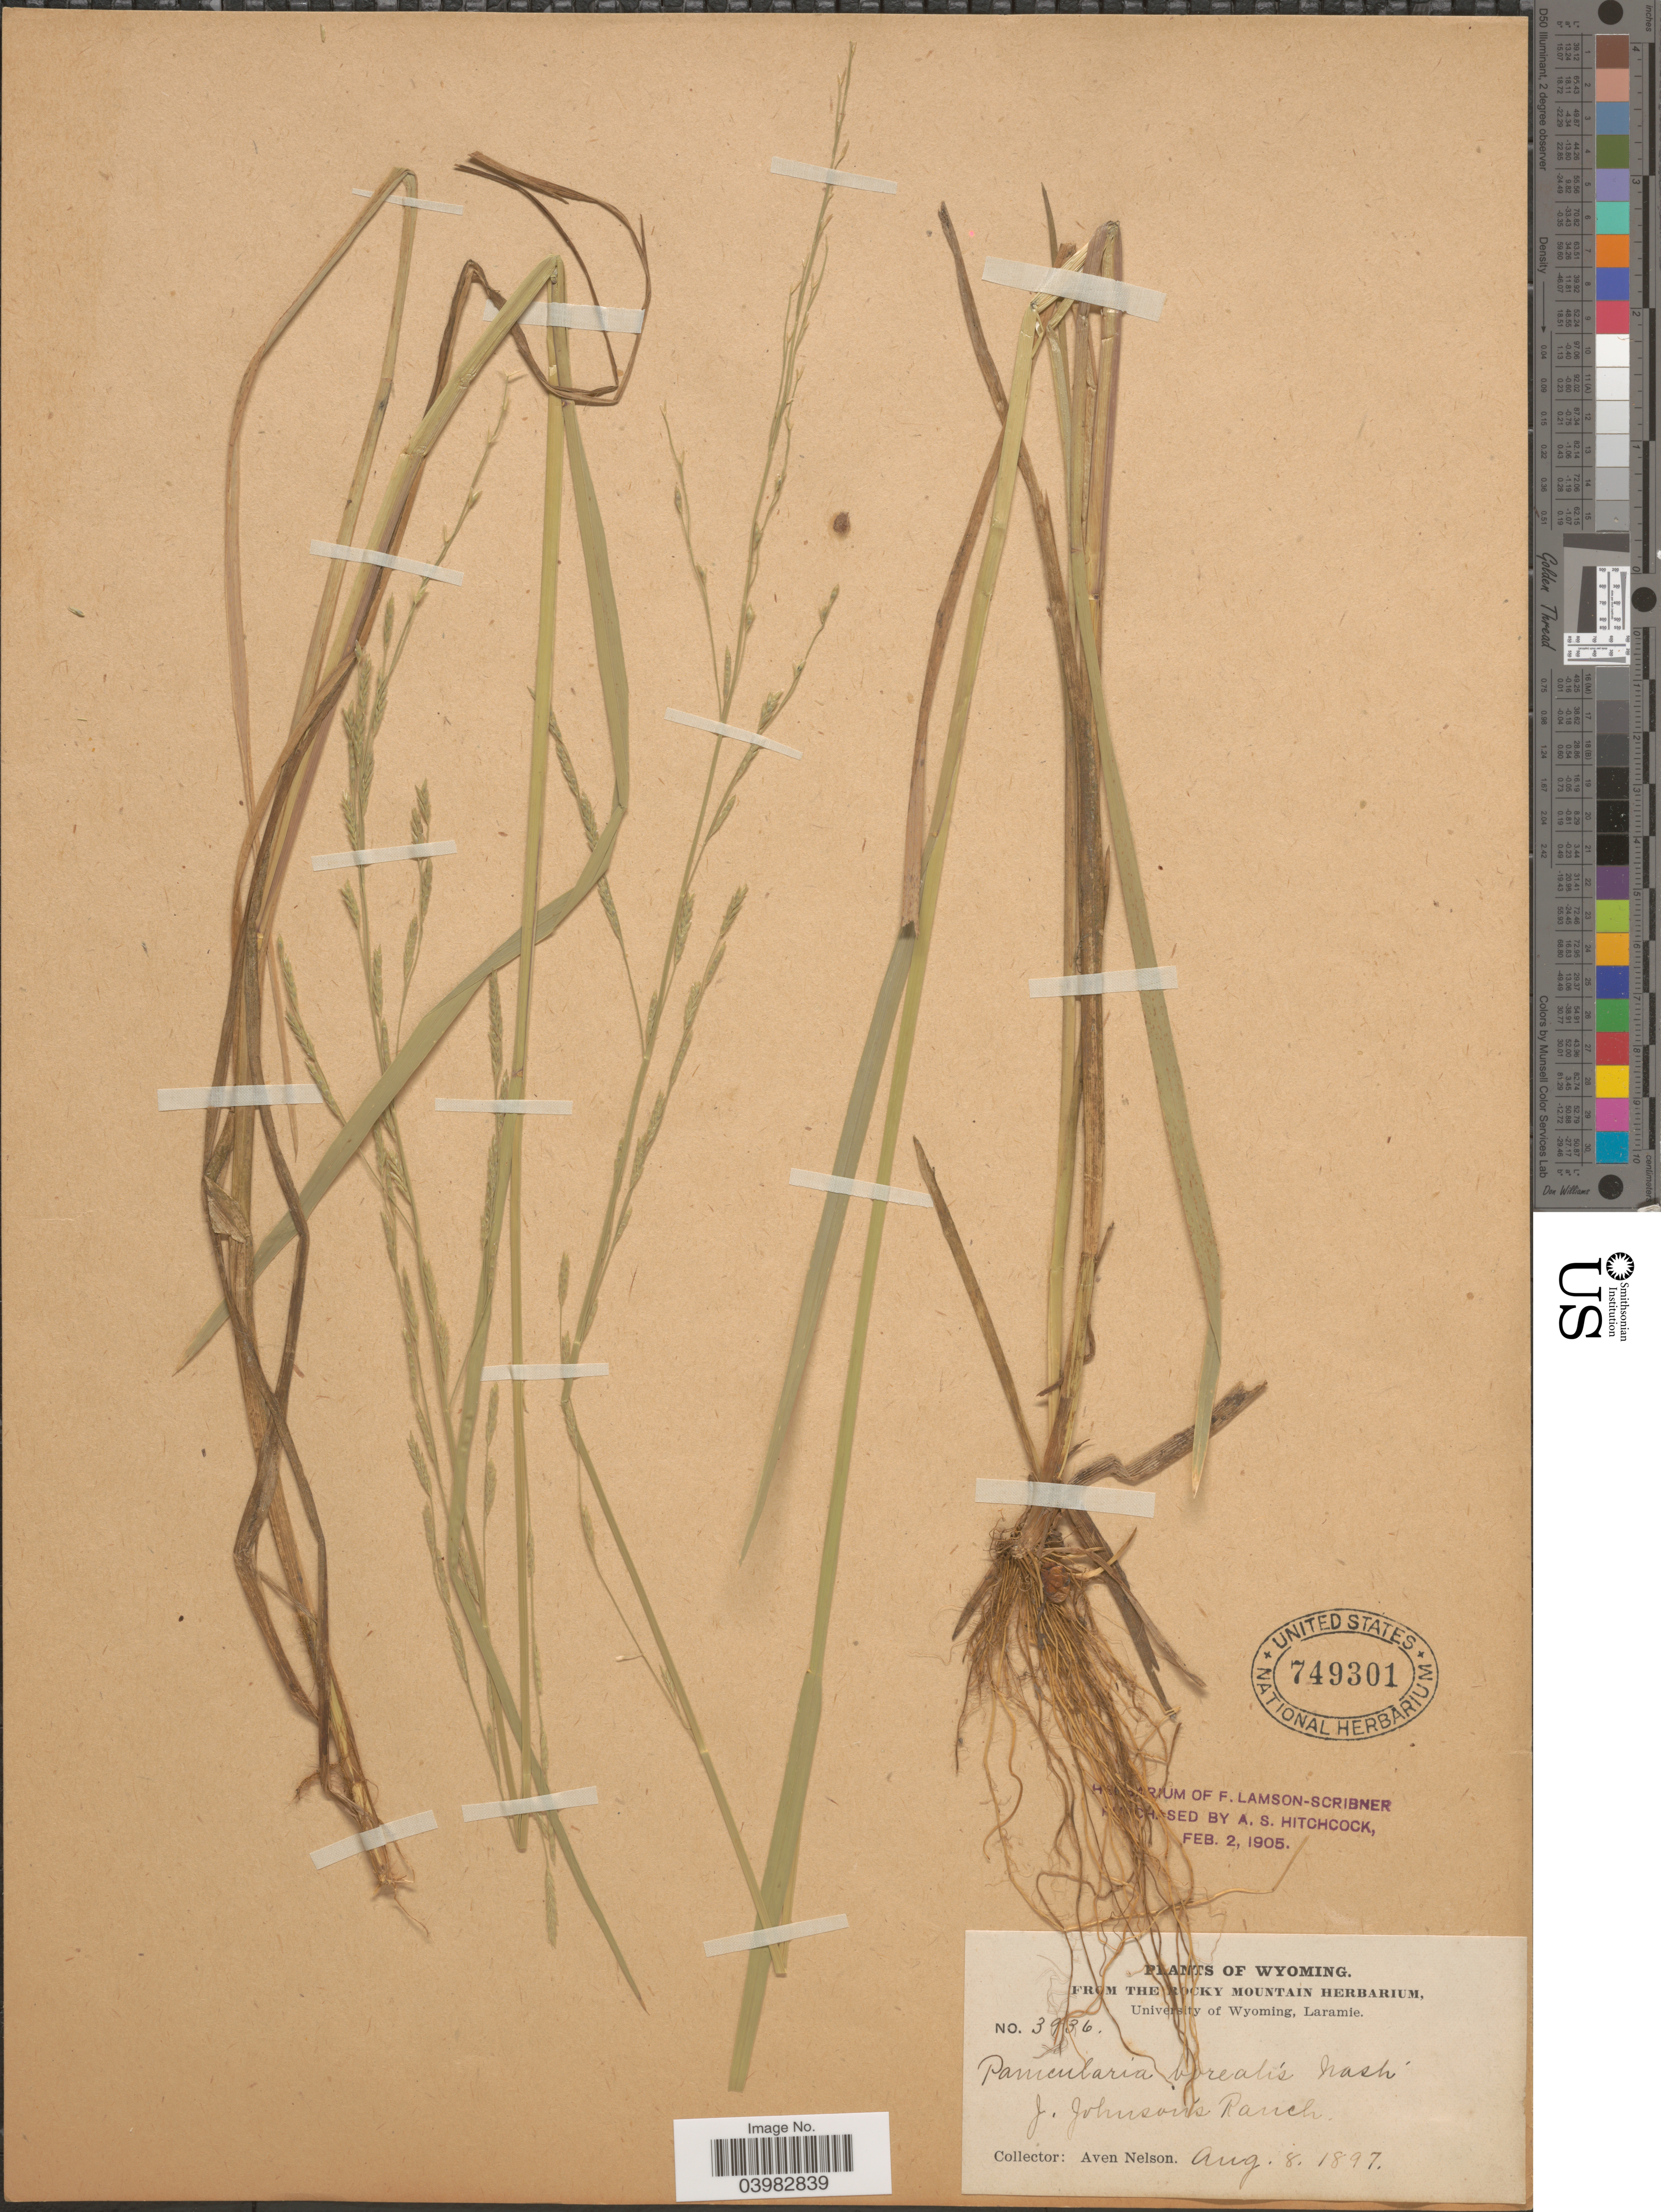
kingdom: Plantae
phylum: Tracheophyta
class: Liliopsida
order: Poales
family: Poaceae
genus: Glyceria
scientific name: Glyceria borealis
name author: (Nash) Batchelder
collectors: A. Nelson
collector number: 3936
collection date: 1897-08-08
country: United States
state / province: Wyoming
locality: J. Johnson's Ranch.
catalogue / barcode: US 749301